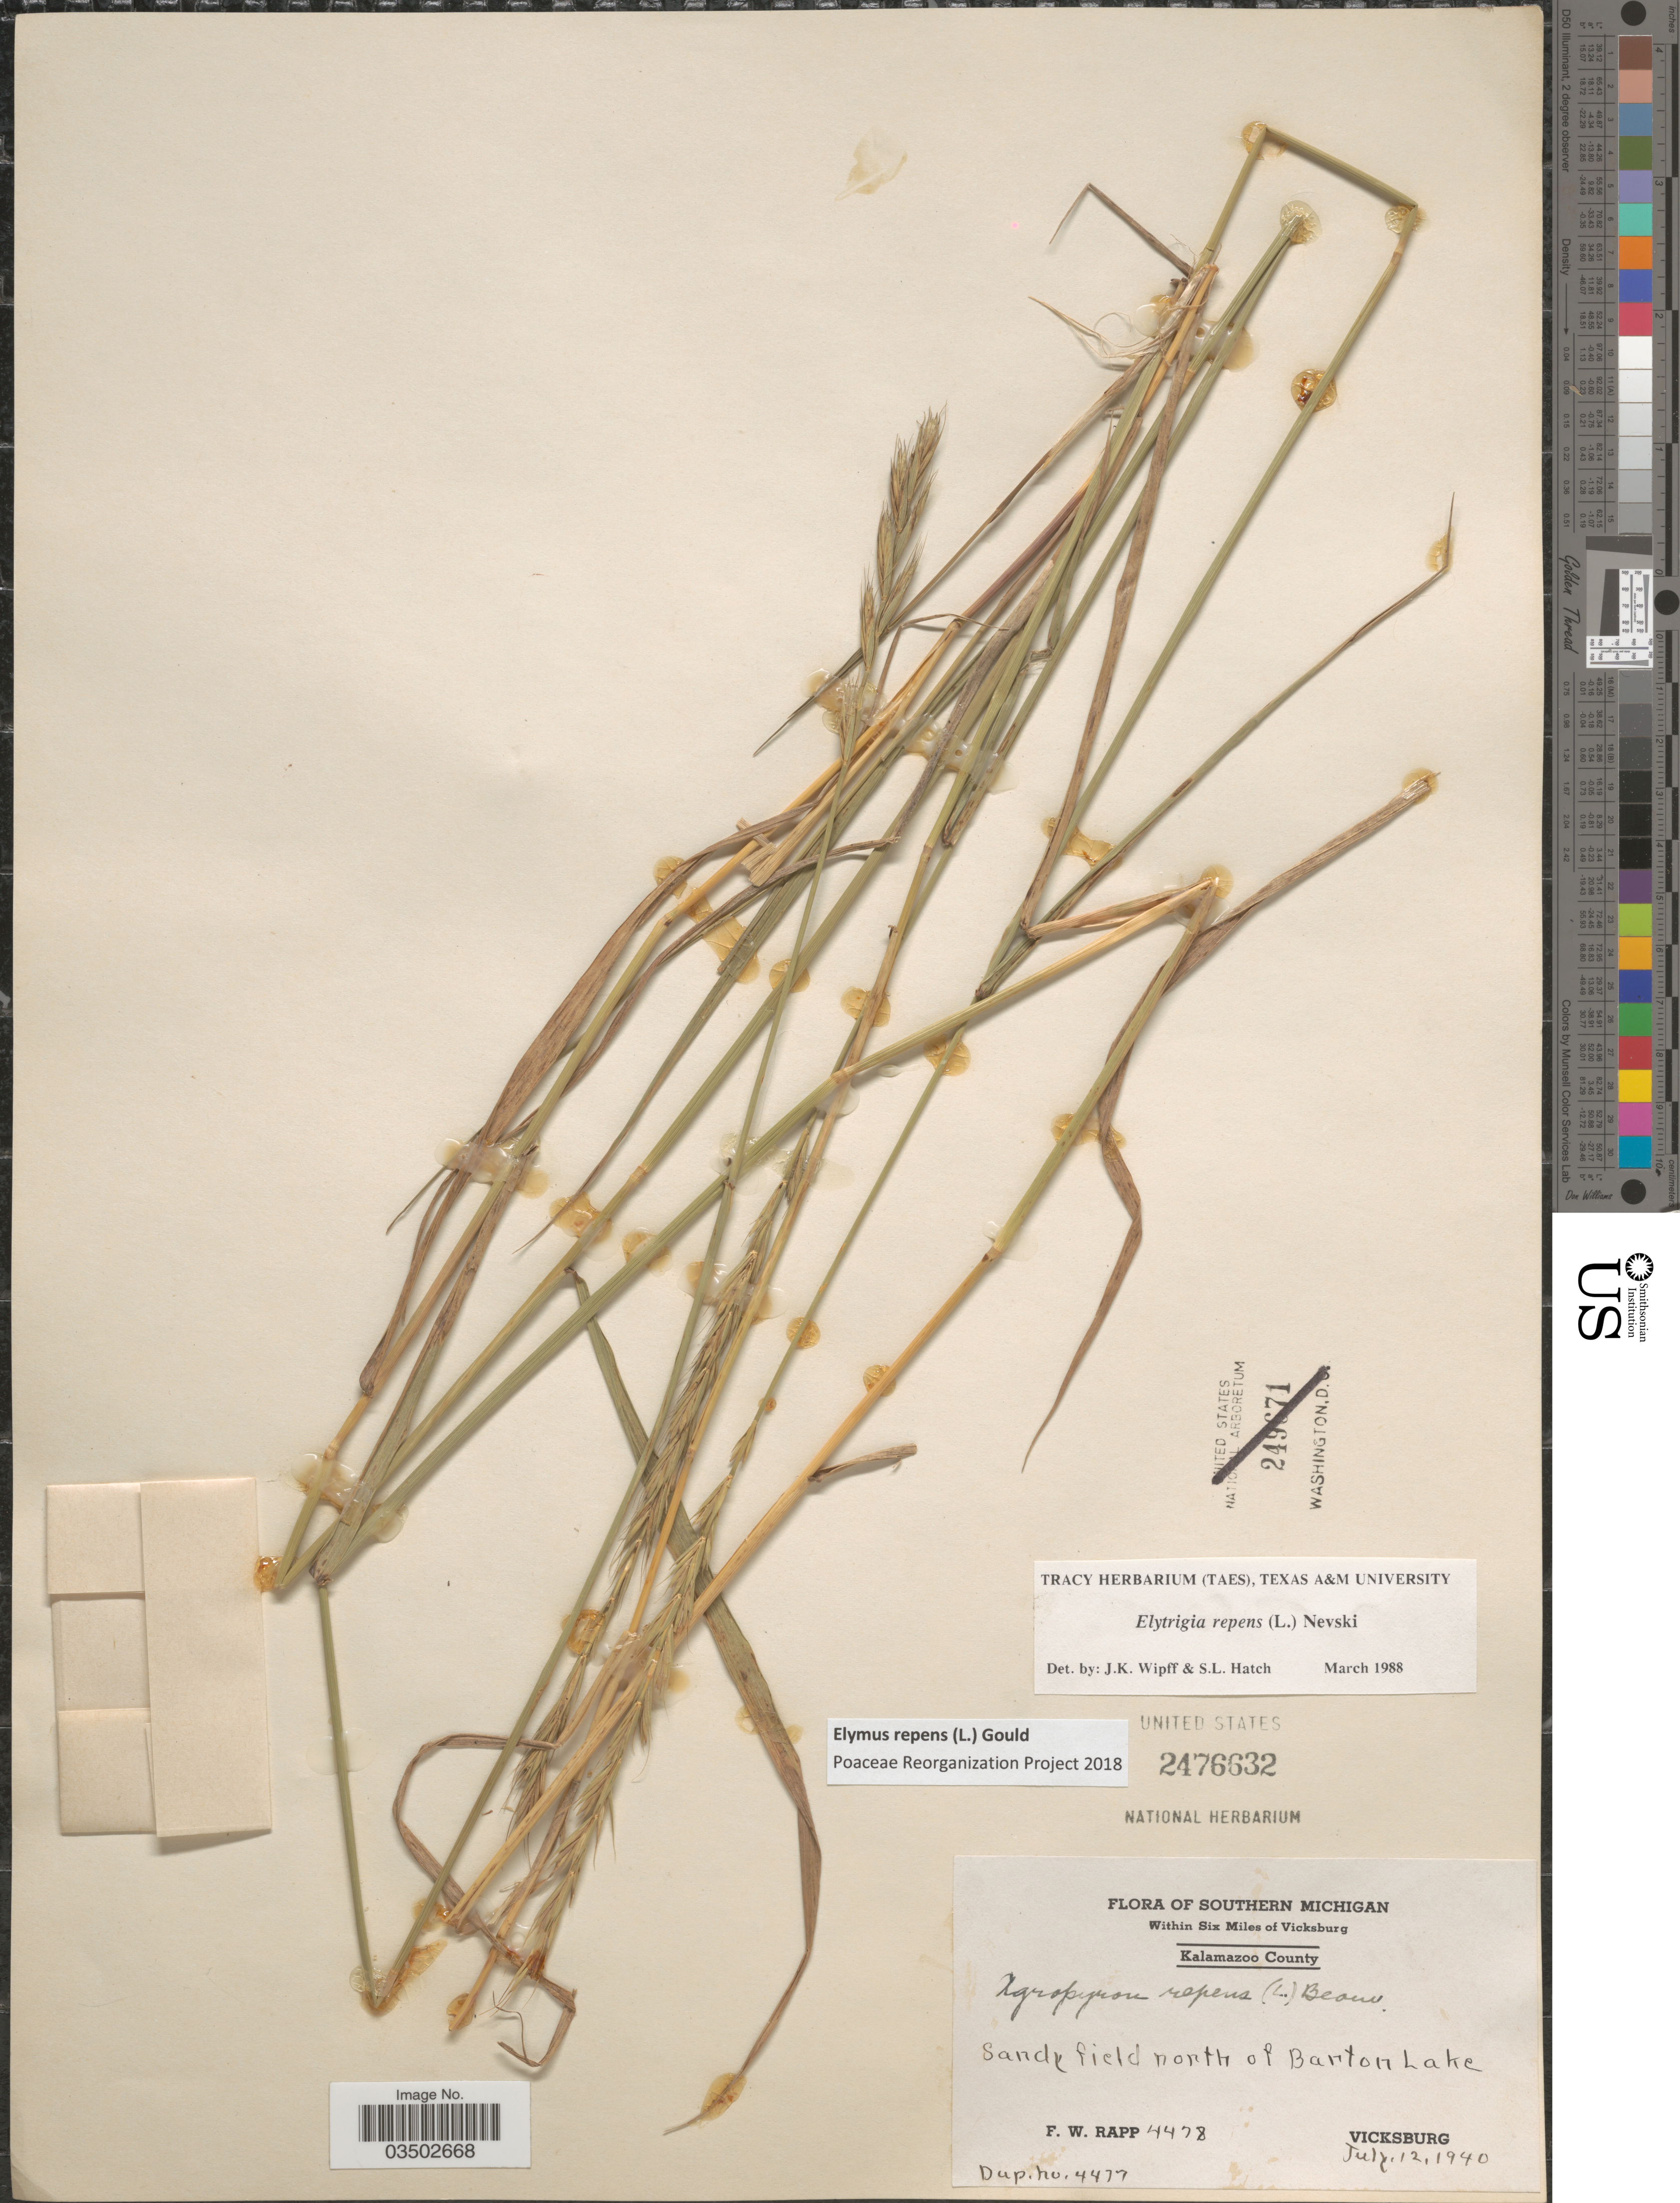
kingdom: Plantae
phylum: Tracheophyta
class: Liliopsida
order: Poales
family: Poaceae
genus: Elymus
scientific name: Elymus repens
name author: (L.) Gould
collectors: F. Rapp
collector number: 4478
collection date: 1940-07-12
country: United States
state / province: Michigan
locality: Southern Michigan. Within Six miles of Vicksburg. Kalamazoo County. Sandy field north of Bartonlake. Vicksburg.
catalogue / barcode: US 2476632